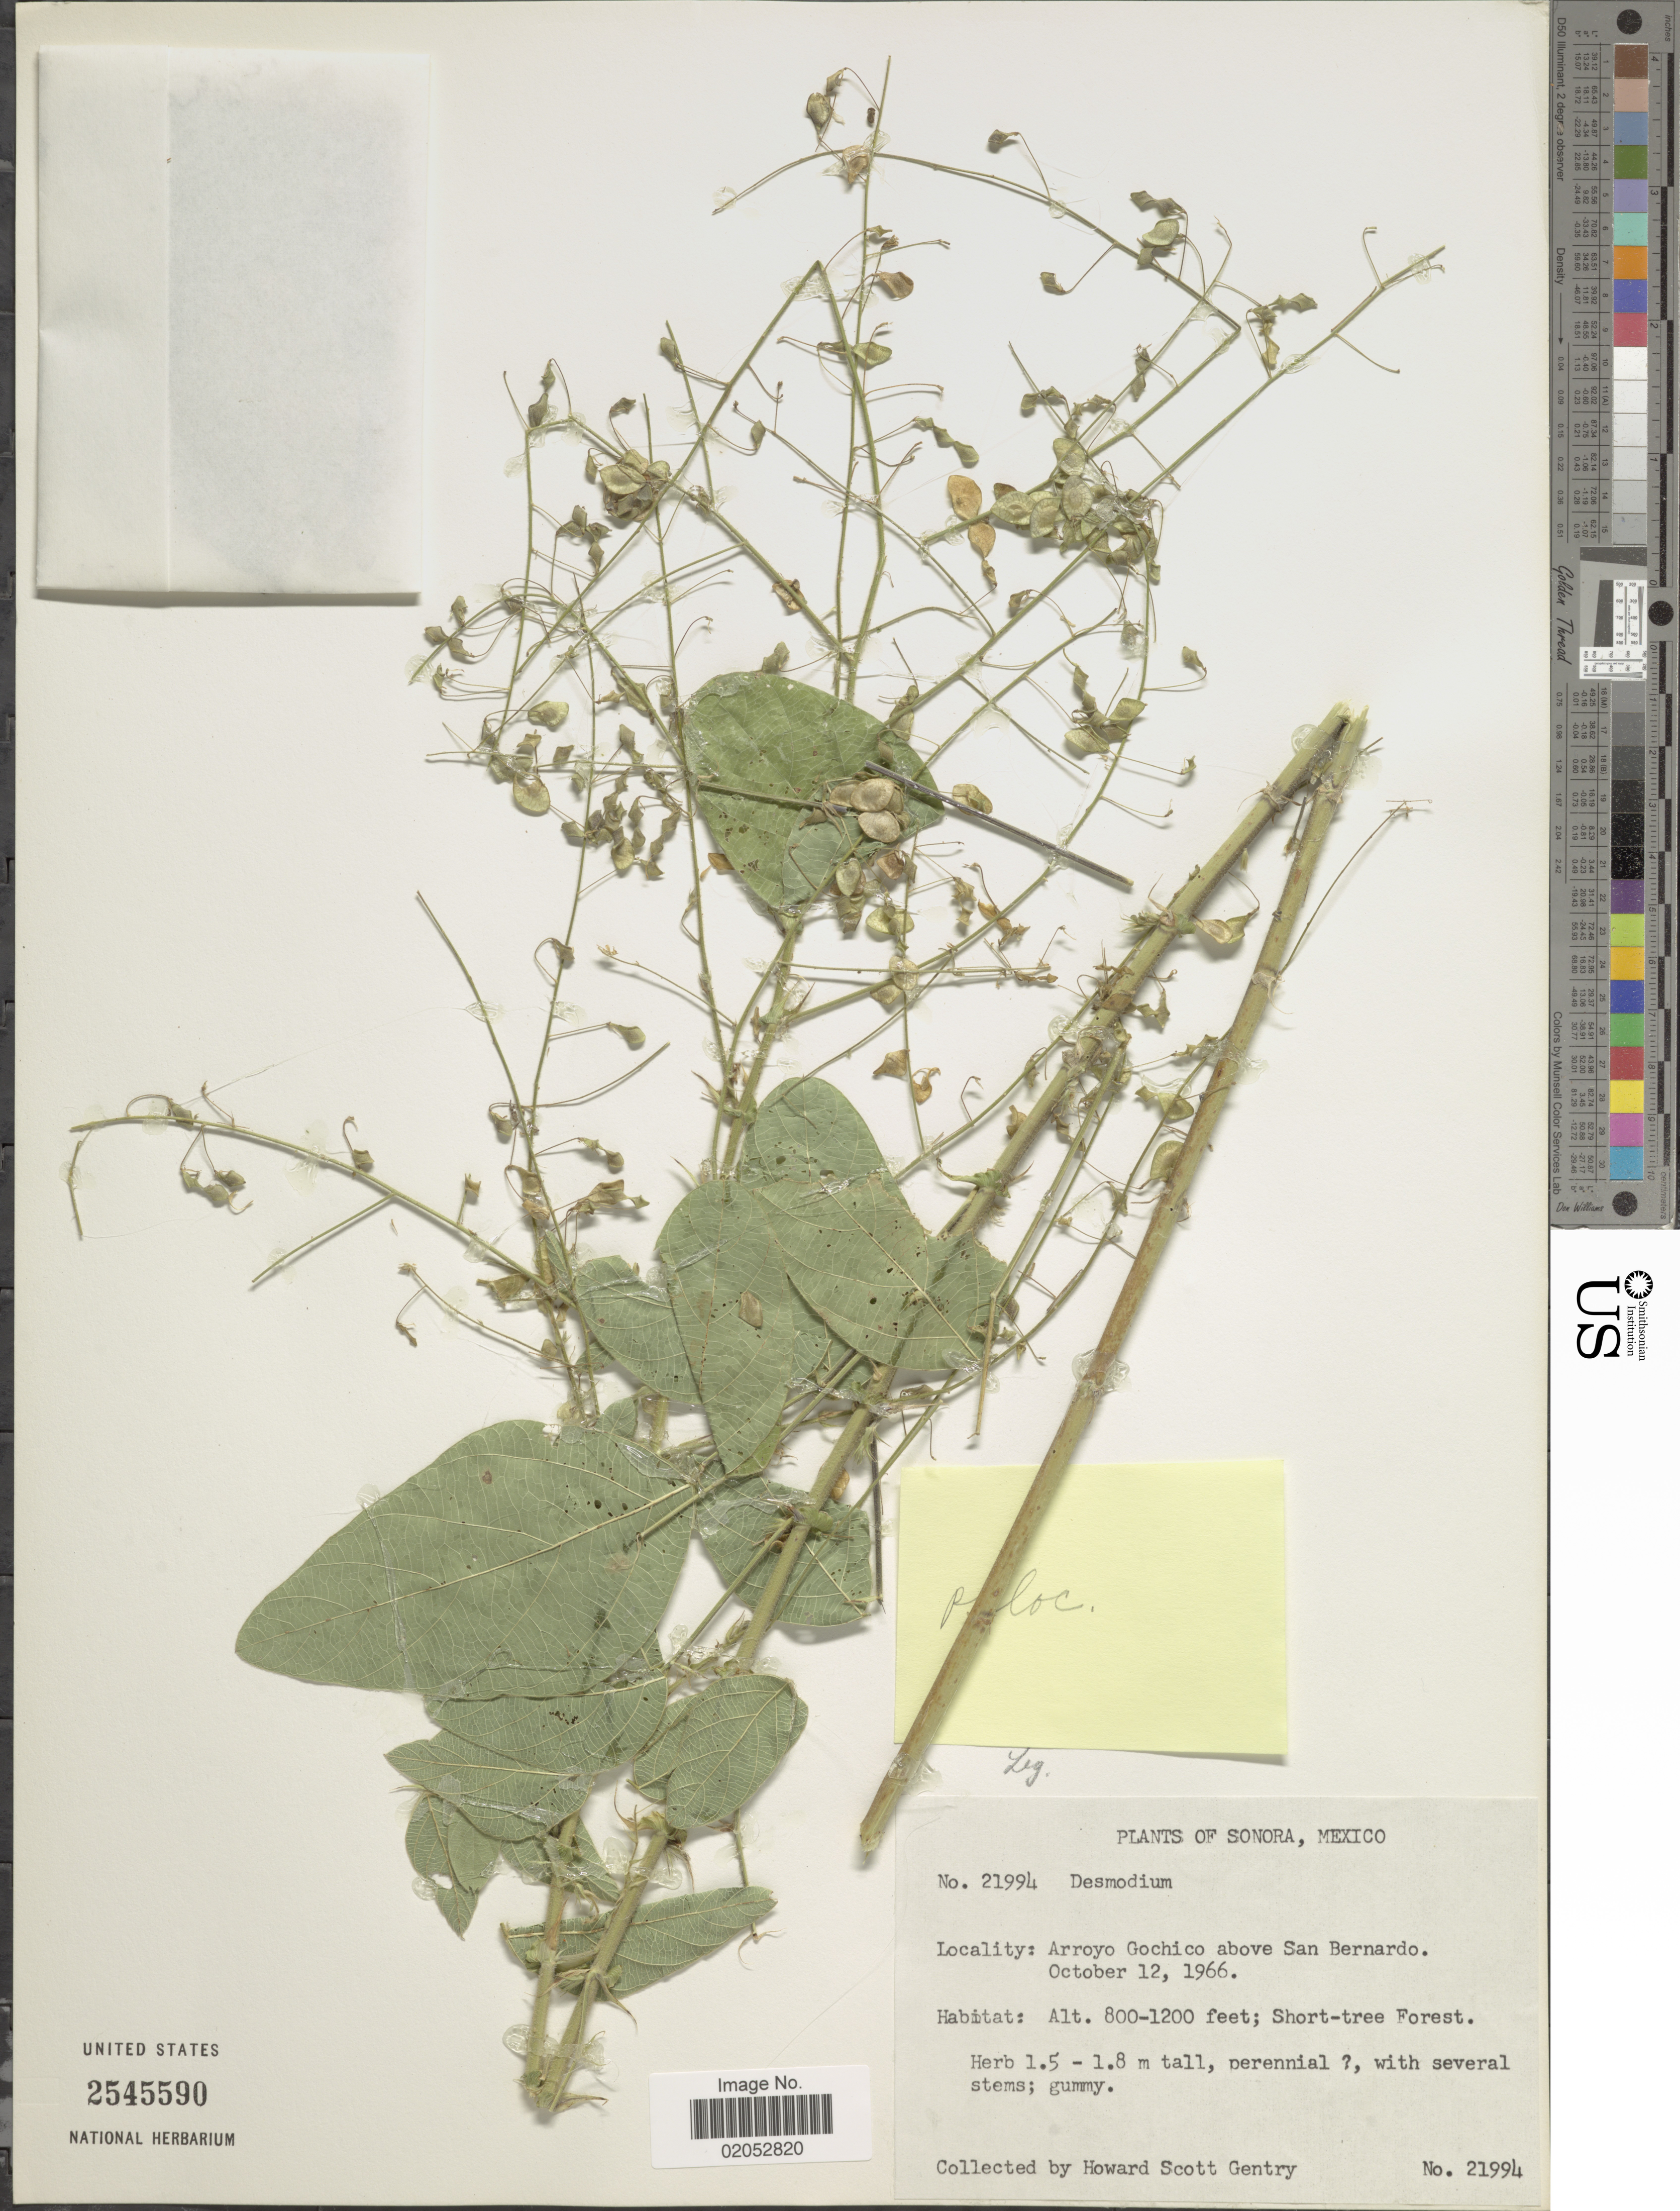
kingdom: Plantae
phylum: Tracheophyta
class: Magnoliopsida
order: Fabales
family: Fabaceae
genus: Desmodium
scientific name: Desmodium psilocarpum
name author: A. Gray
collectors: H. S. Gentry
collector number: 21994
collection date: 1966-10-12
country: Mexico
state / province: Sonora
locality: Arroyo Gochico above San Bernardo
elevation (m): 244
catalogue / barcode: US 2545590